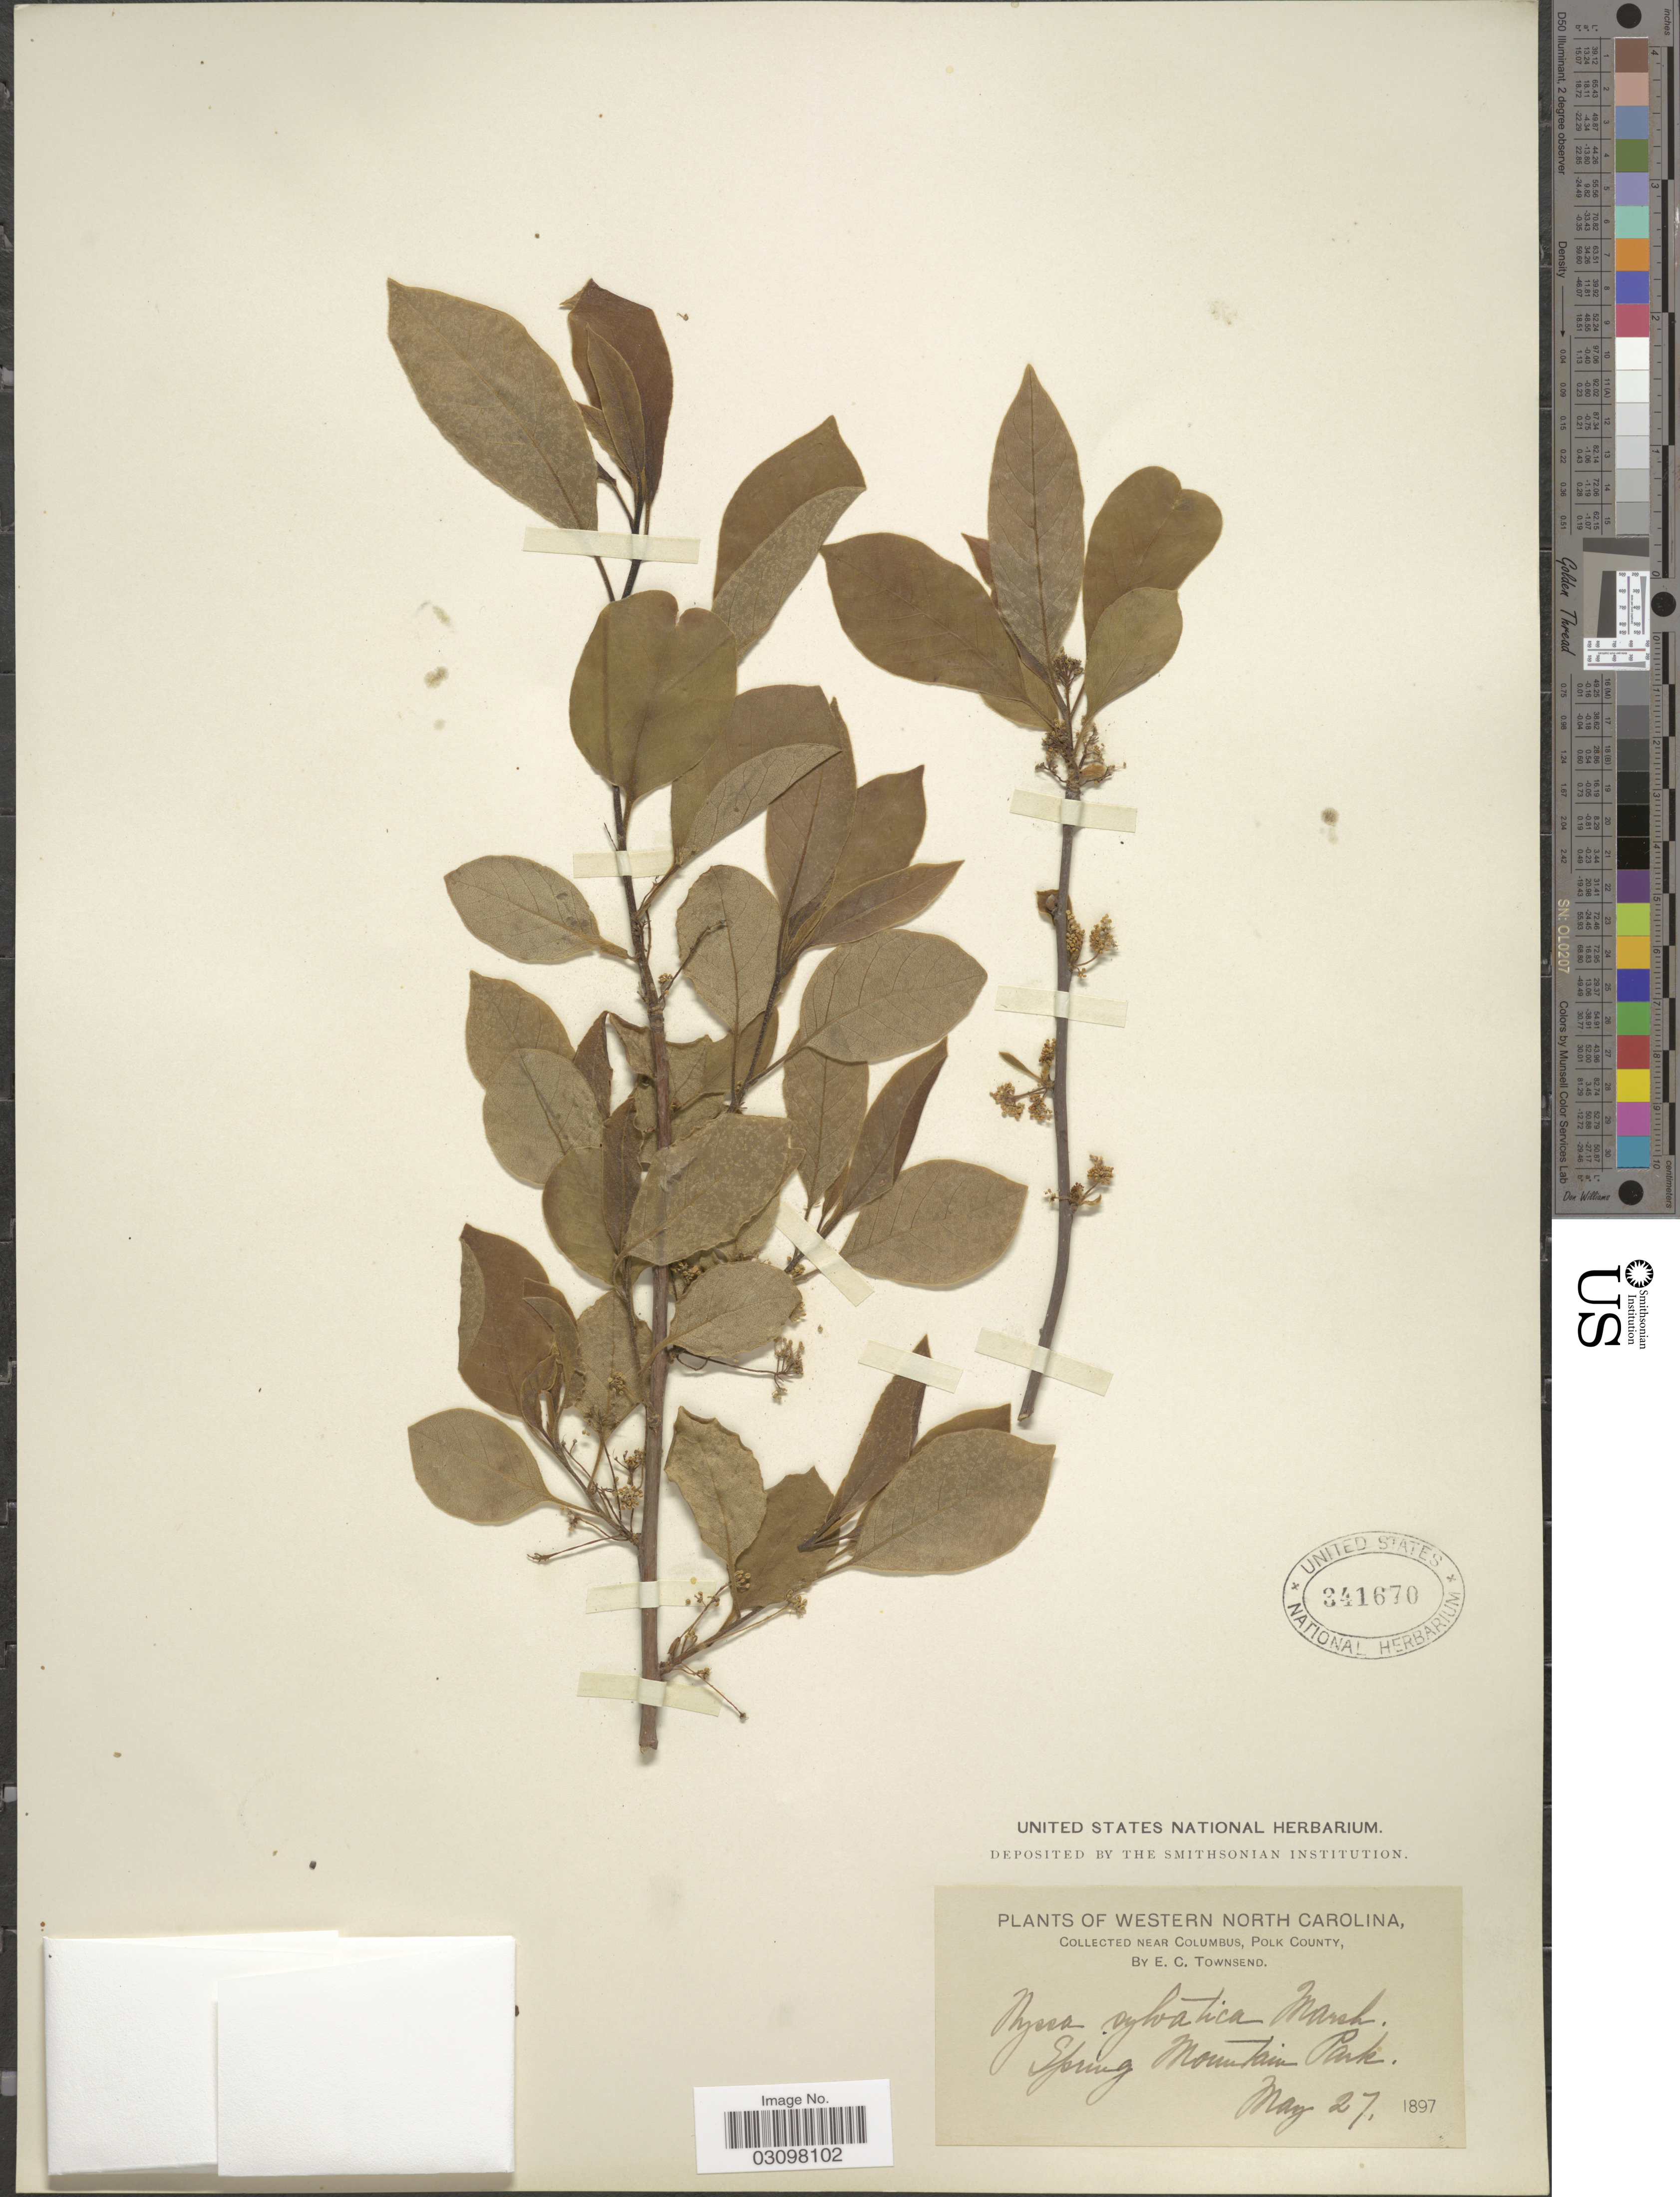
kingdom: Plantae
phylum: Tracheophyta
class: Magnoliopsida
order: Cornales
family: Nyssaceae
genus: Nyssa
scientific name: Nyssa sylvatica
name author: Marshall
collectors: E. C. Townsend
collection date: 1897-05-27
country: United States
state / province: North Carolina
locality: Western North Carolina. Near Columbus, Polk County. Spring Mountain Park.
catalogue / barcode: US 341670